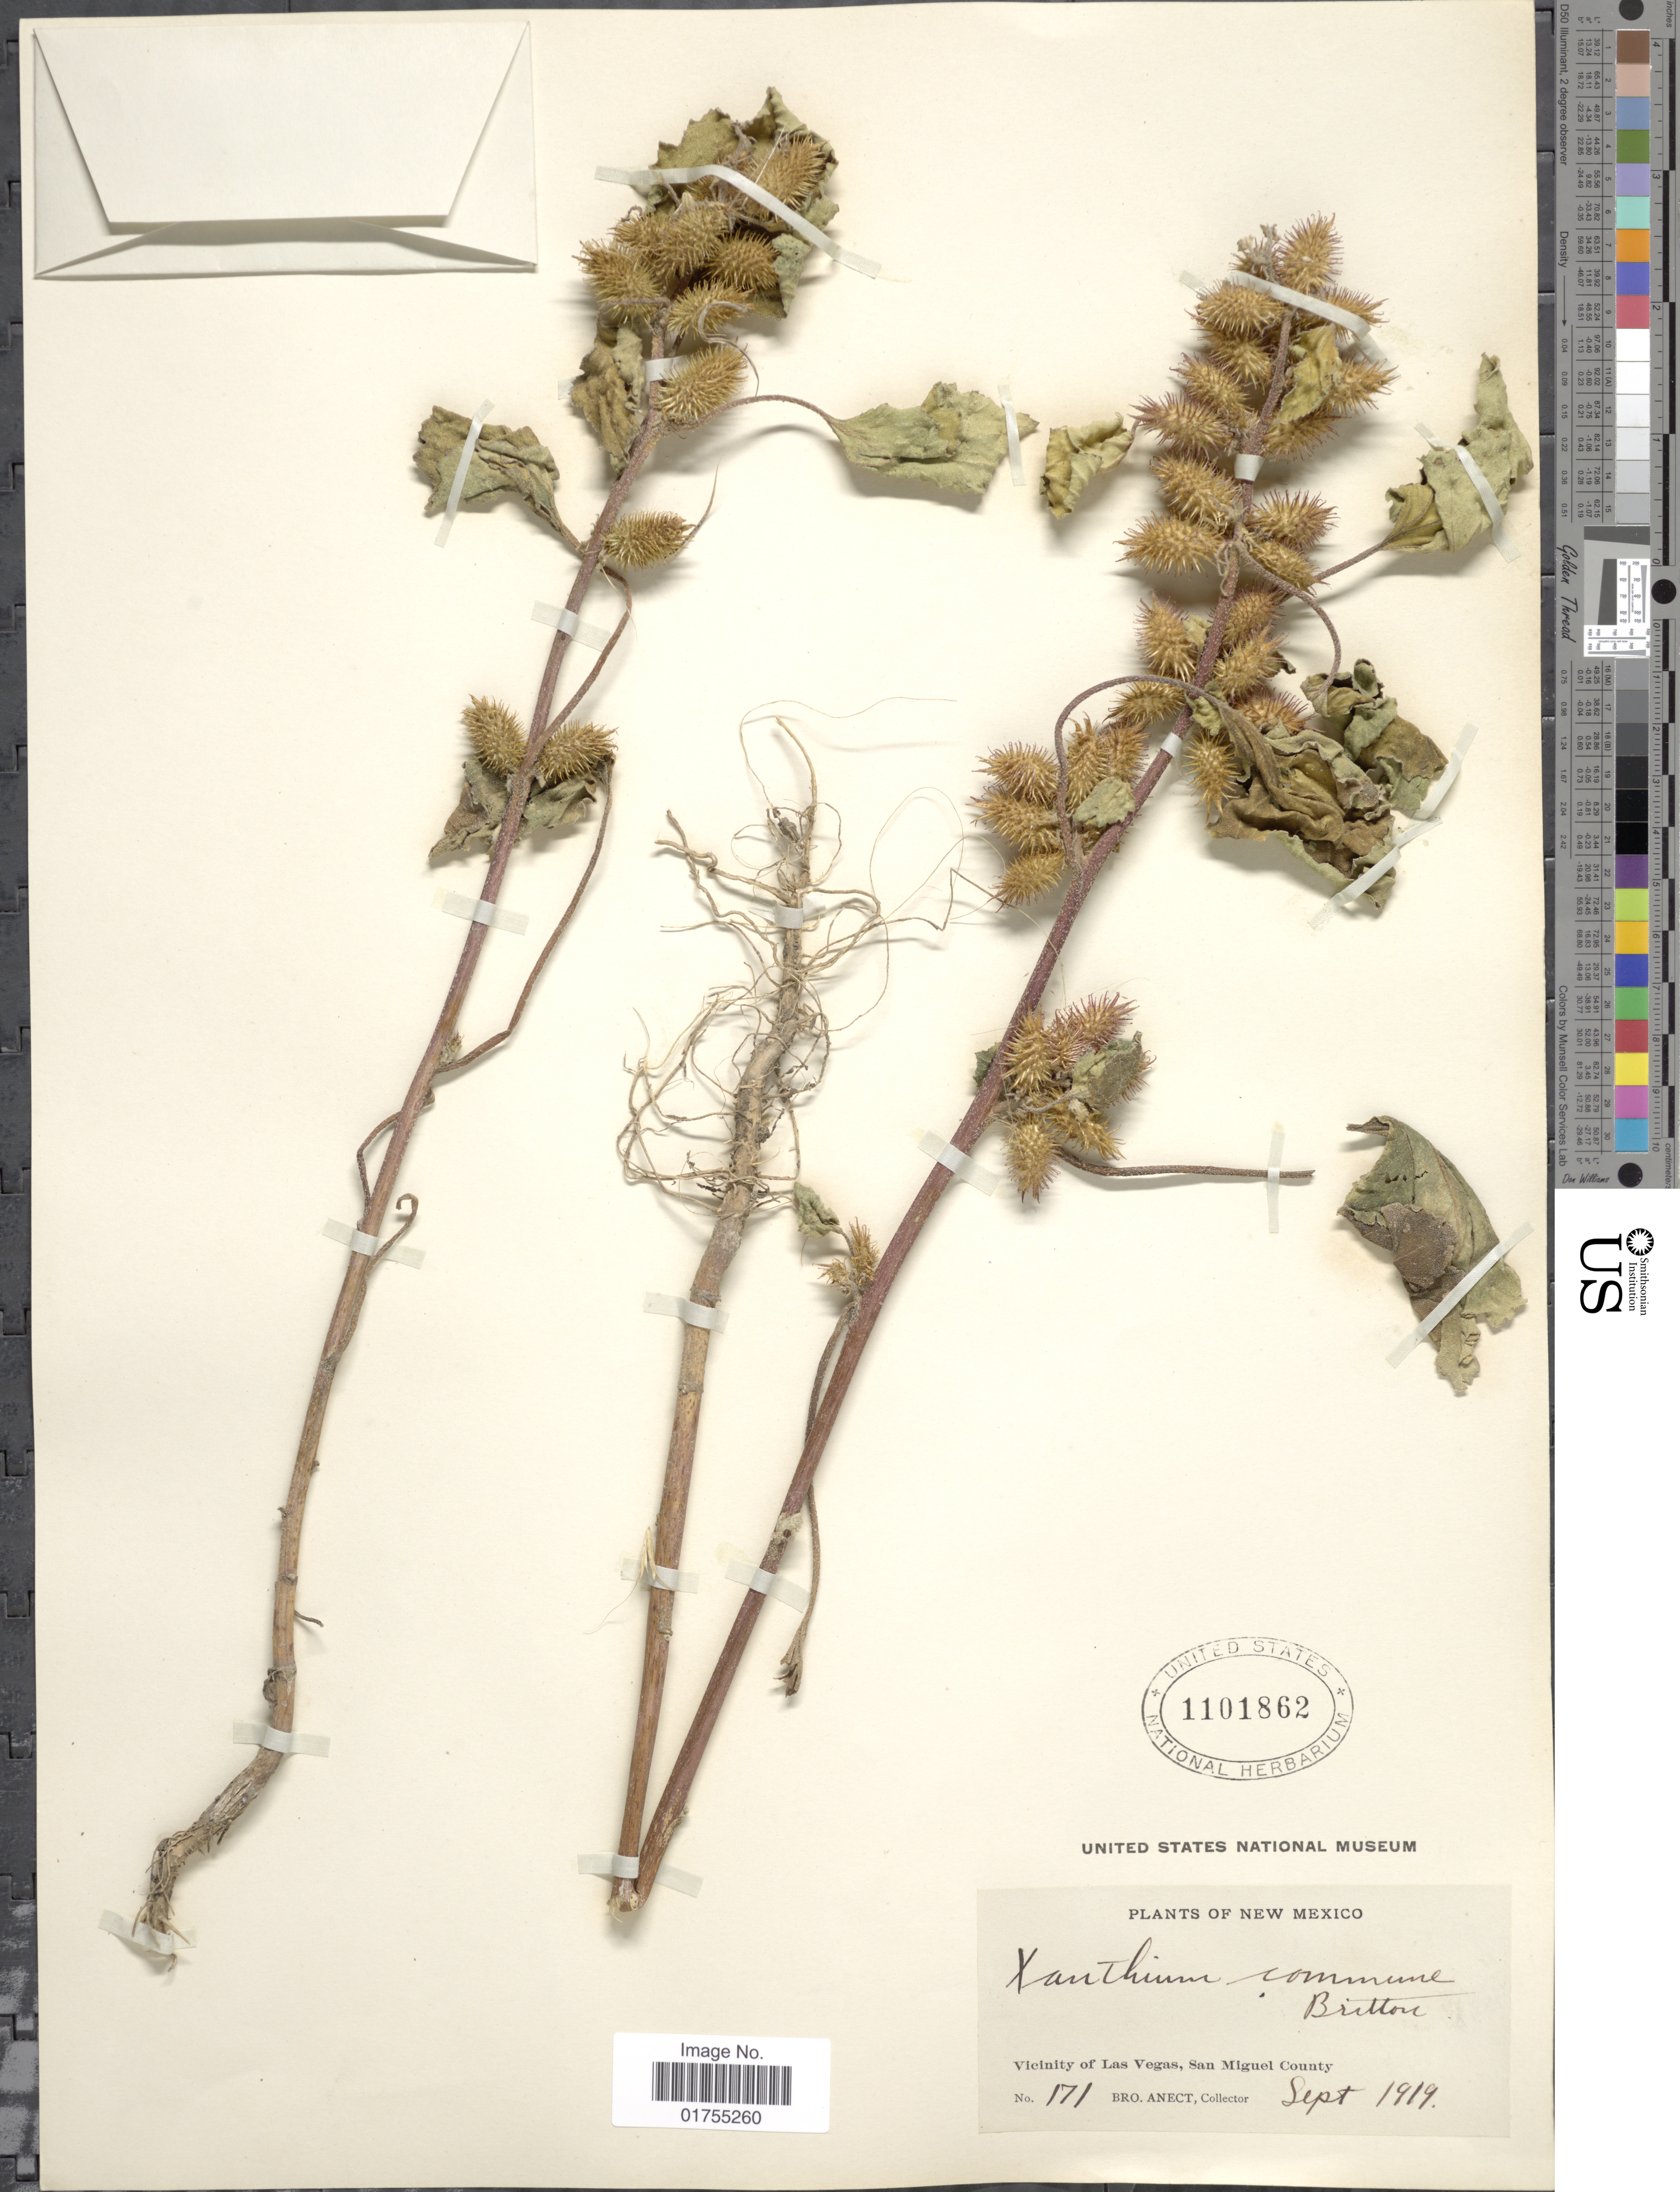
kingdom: Plantae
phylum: Tracheophyta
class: Magnoliopsida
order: Asterales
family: Asteraceae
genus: Xanthium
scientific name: Xanthium strumarium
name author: L.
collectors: B. Anect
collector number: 171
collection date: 1919-09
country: United States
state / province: New Mexico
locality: Vicinity of Las Vegas, San Miguel County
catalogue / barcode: US 1101862